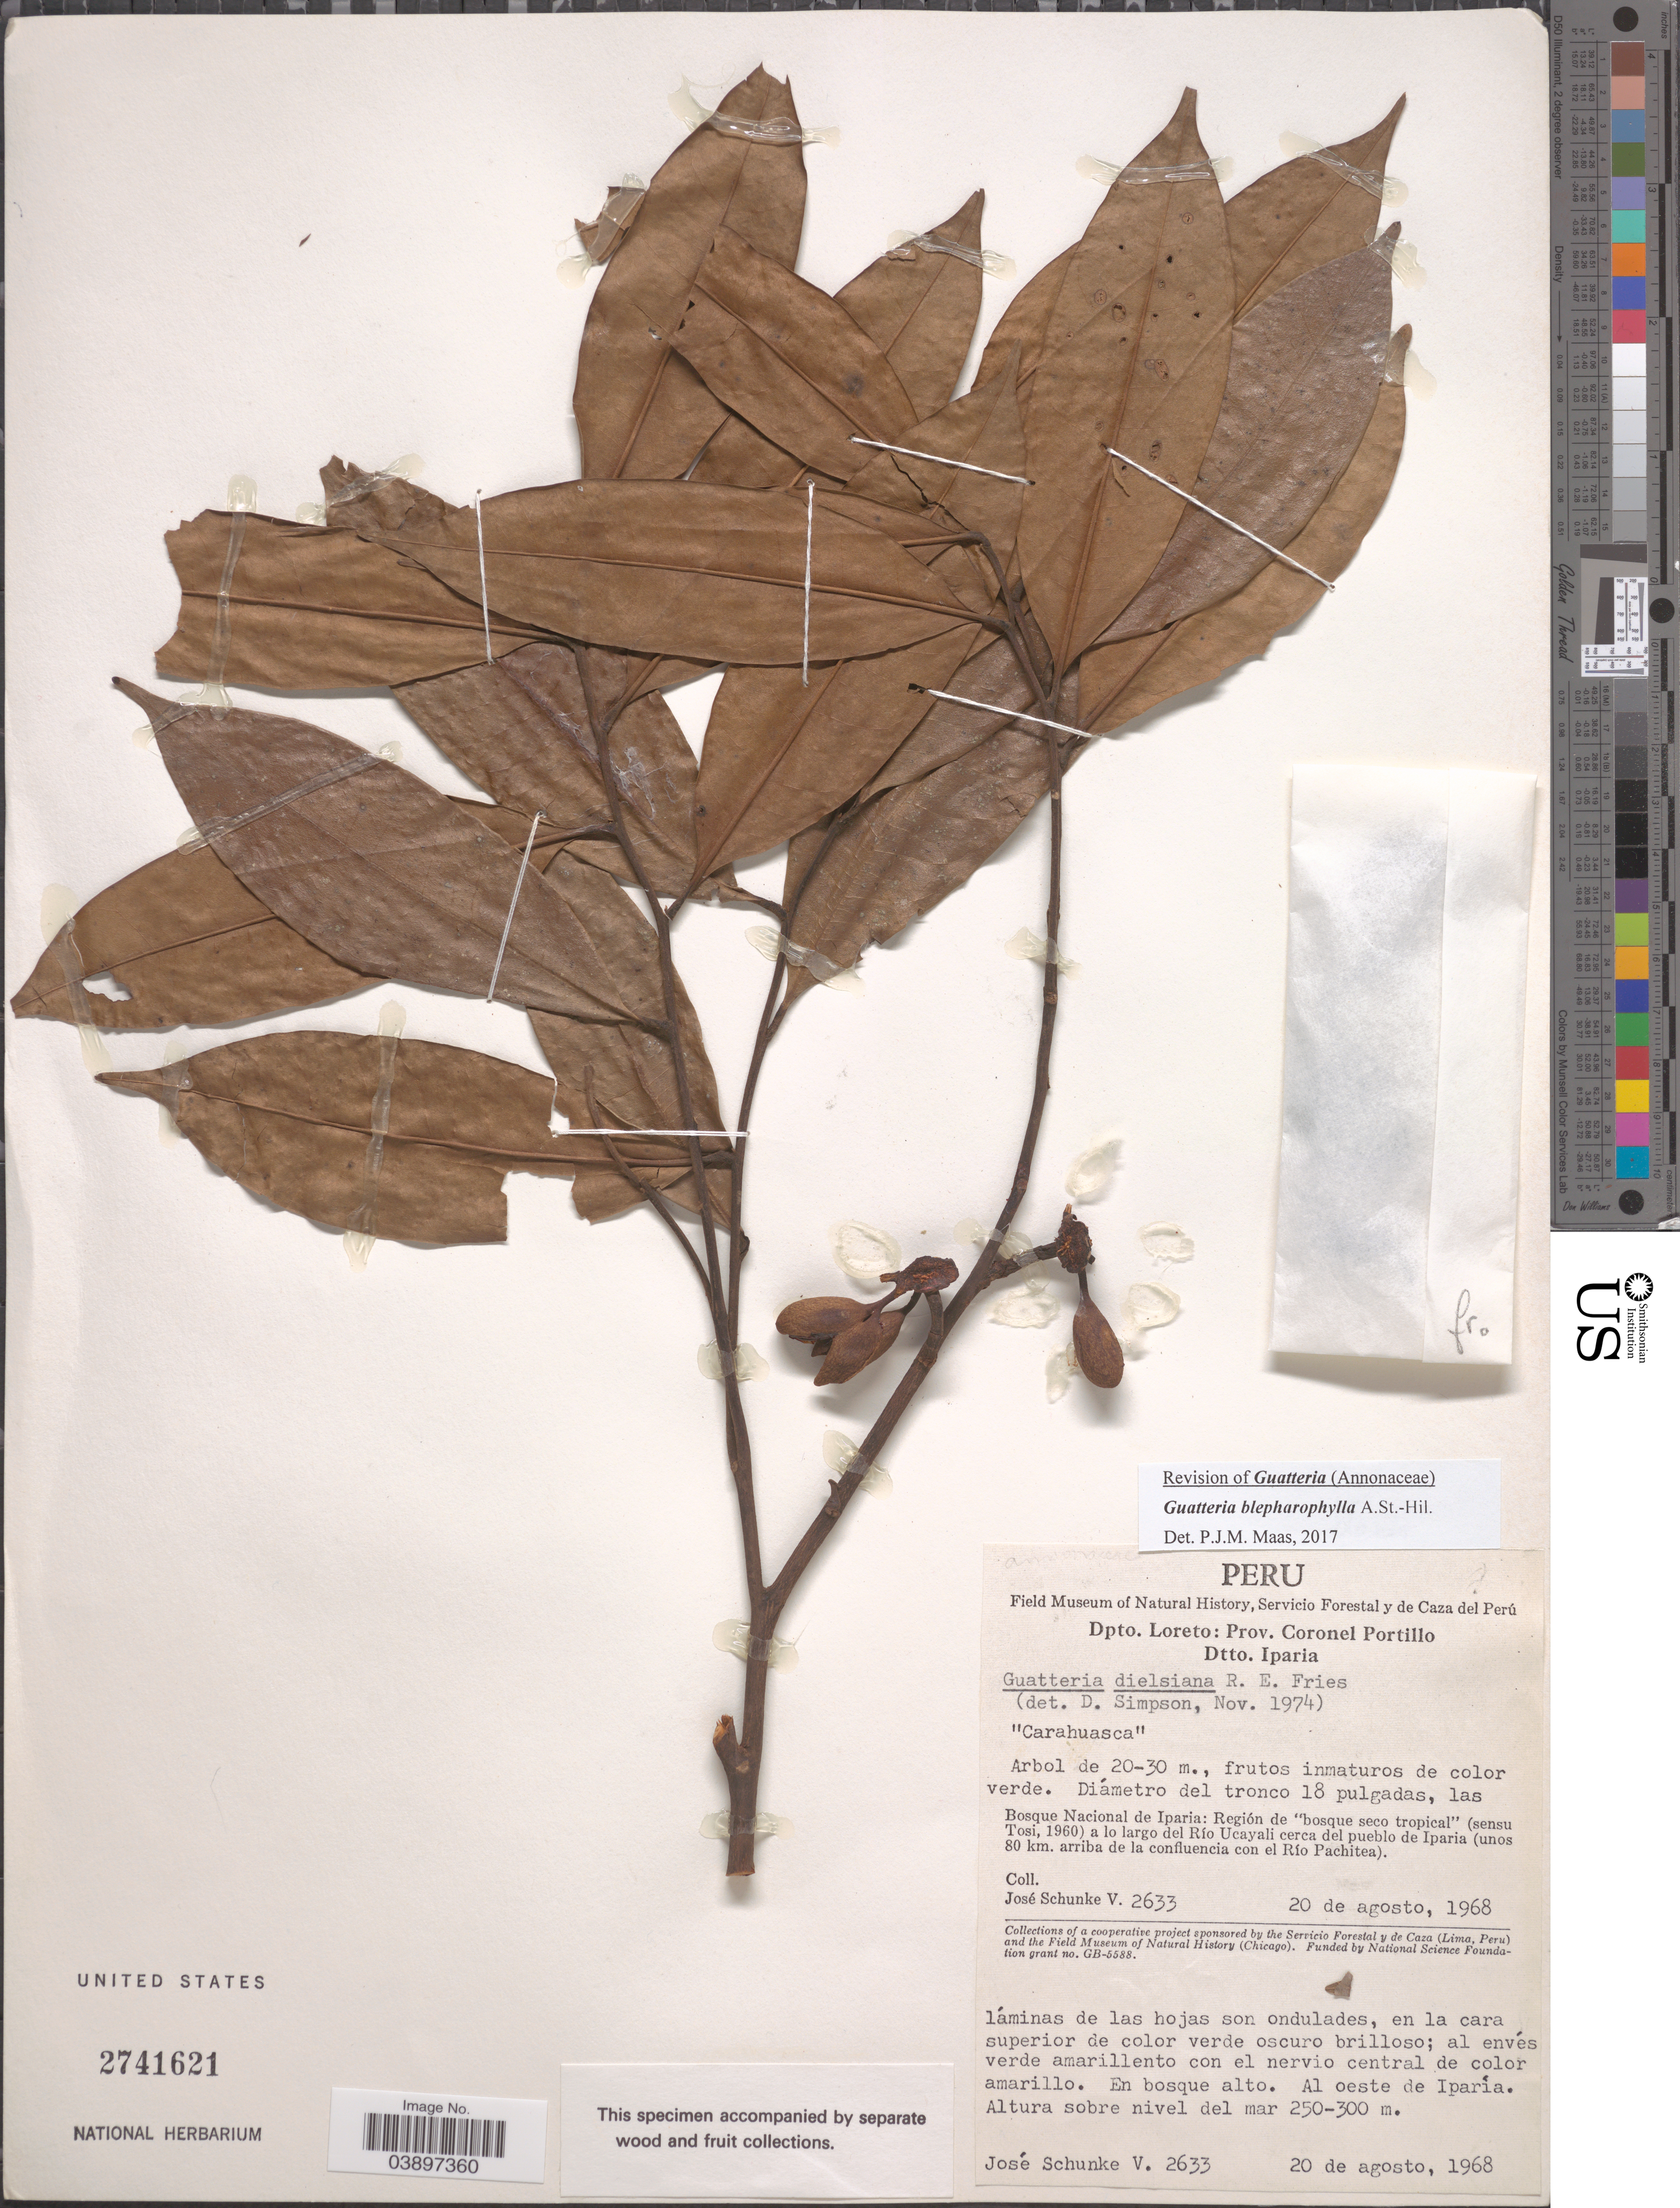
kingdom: Plantae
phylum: Tracheophyta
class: Magnoliopsida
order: Magnoliales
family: Annonaceae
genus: Guatteria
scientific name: Guatteria blepharophylla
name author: Mart.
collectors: J. Schunke Vigo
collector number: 2633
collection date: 1968-08-20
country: Peru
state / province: Loreto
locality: Dpto. Loreto: Prov. Coronel Portillo. Dtto. Iparia. Al oeste de Iparía. Bosque Nacional de Iparia: Región de 'bosque seco tropical' (sensu Tosi, 1960) a lo largo del Río Ucayali cerca del pueblo de Iparia (unos 80 km. arriba de la confluencia con el Río Pachitea).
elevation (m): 250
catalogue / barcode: US 2741621